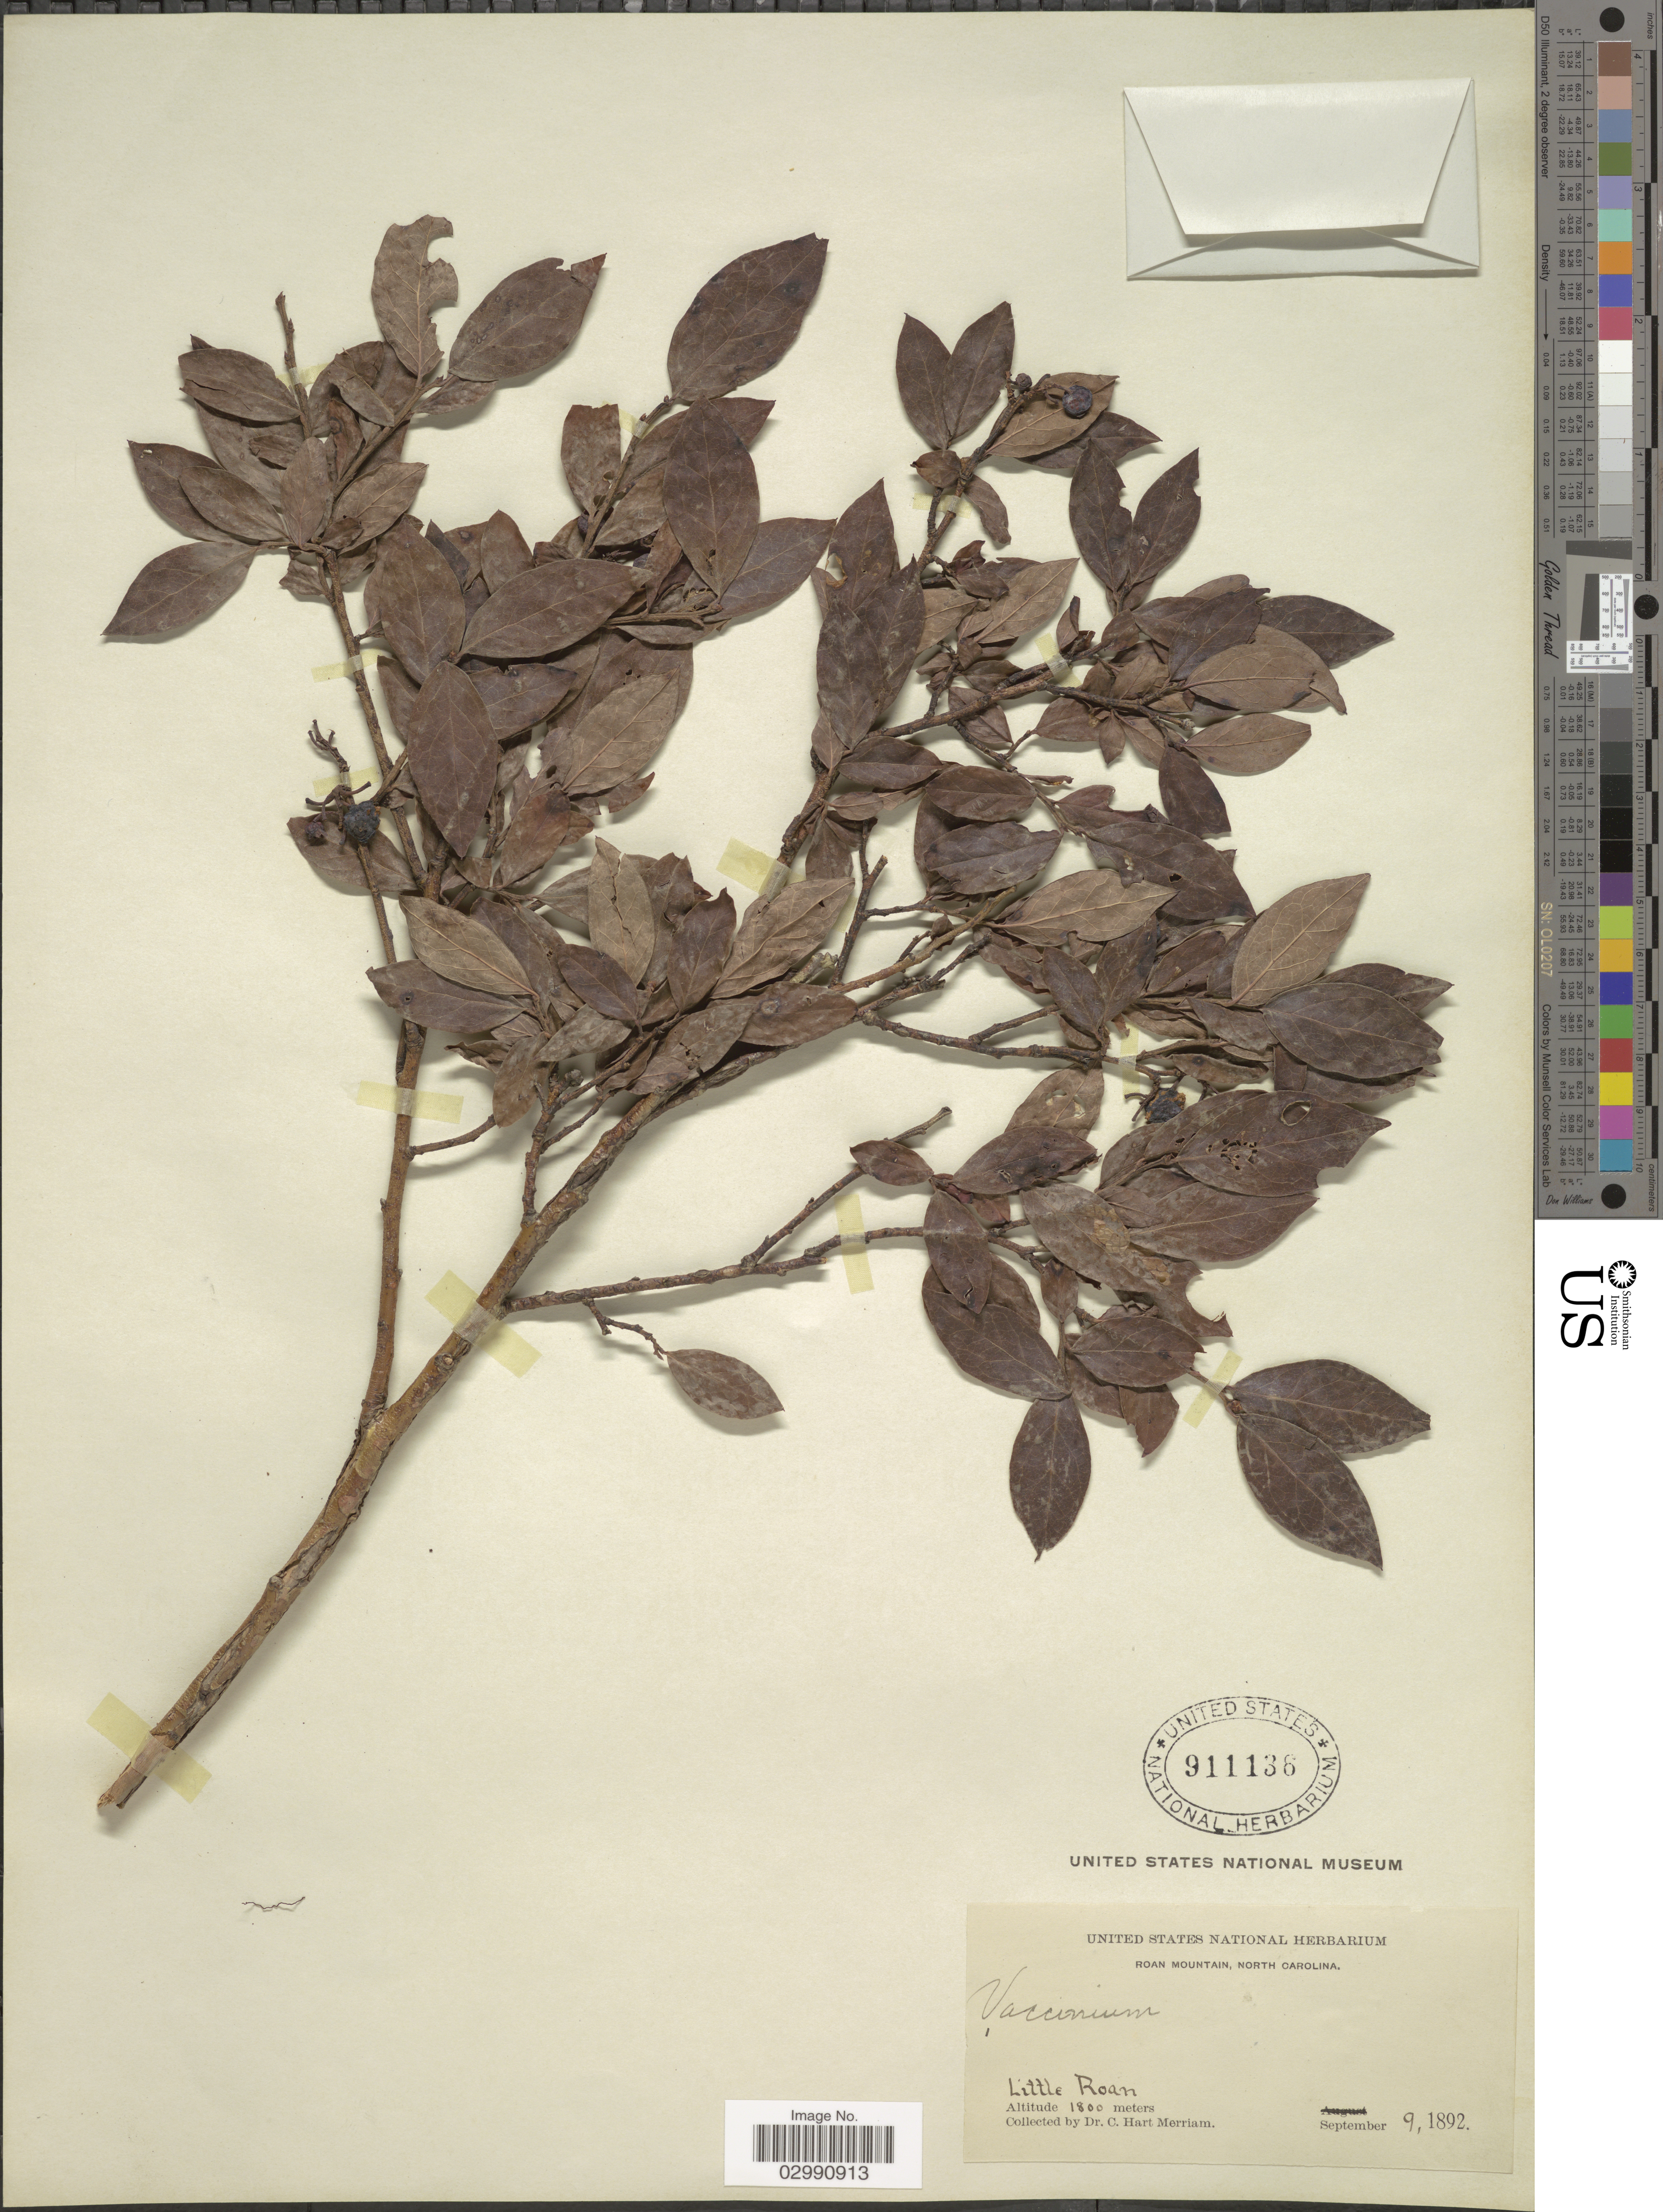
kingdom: Plantae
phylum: Tracheophyta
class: Magnoliopsida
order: Ericales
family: Ericaceae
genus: Vaccinium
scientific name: Vaccinium sp.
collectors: C. Merriam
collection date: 1892-09-09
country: United States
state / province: North Carolina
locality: Roan Mountain. Little Roan.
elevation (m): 1800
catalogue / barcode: US 911136